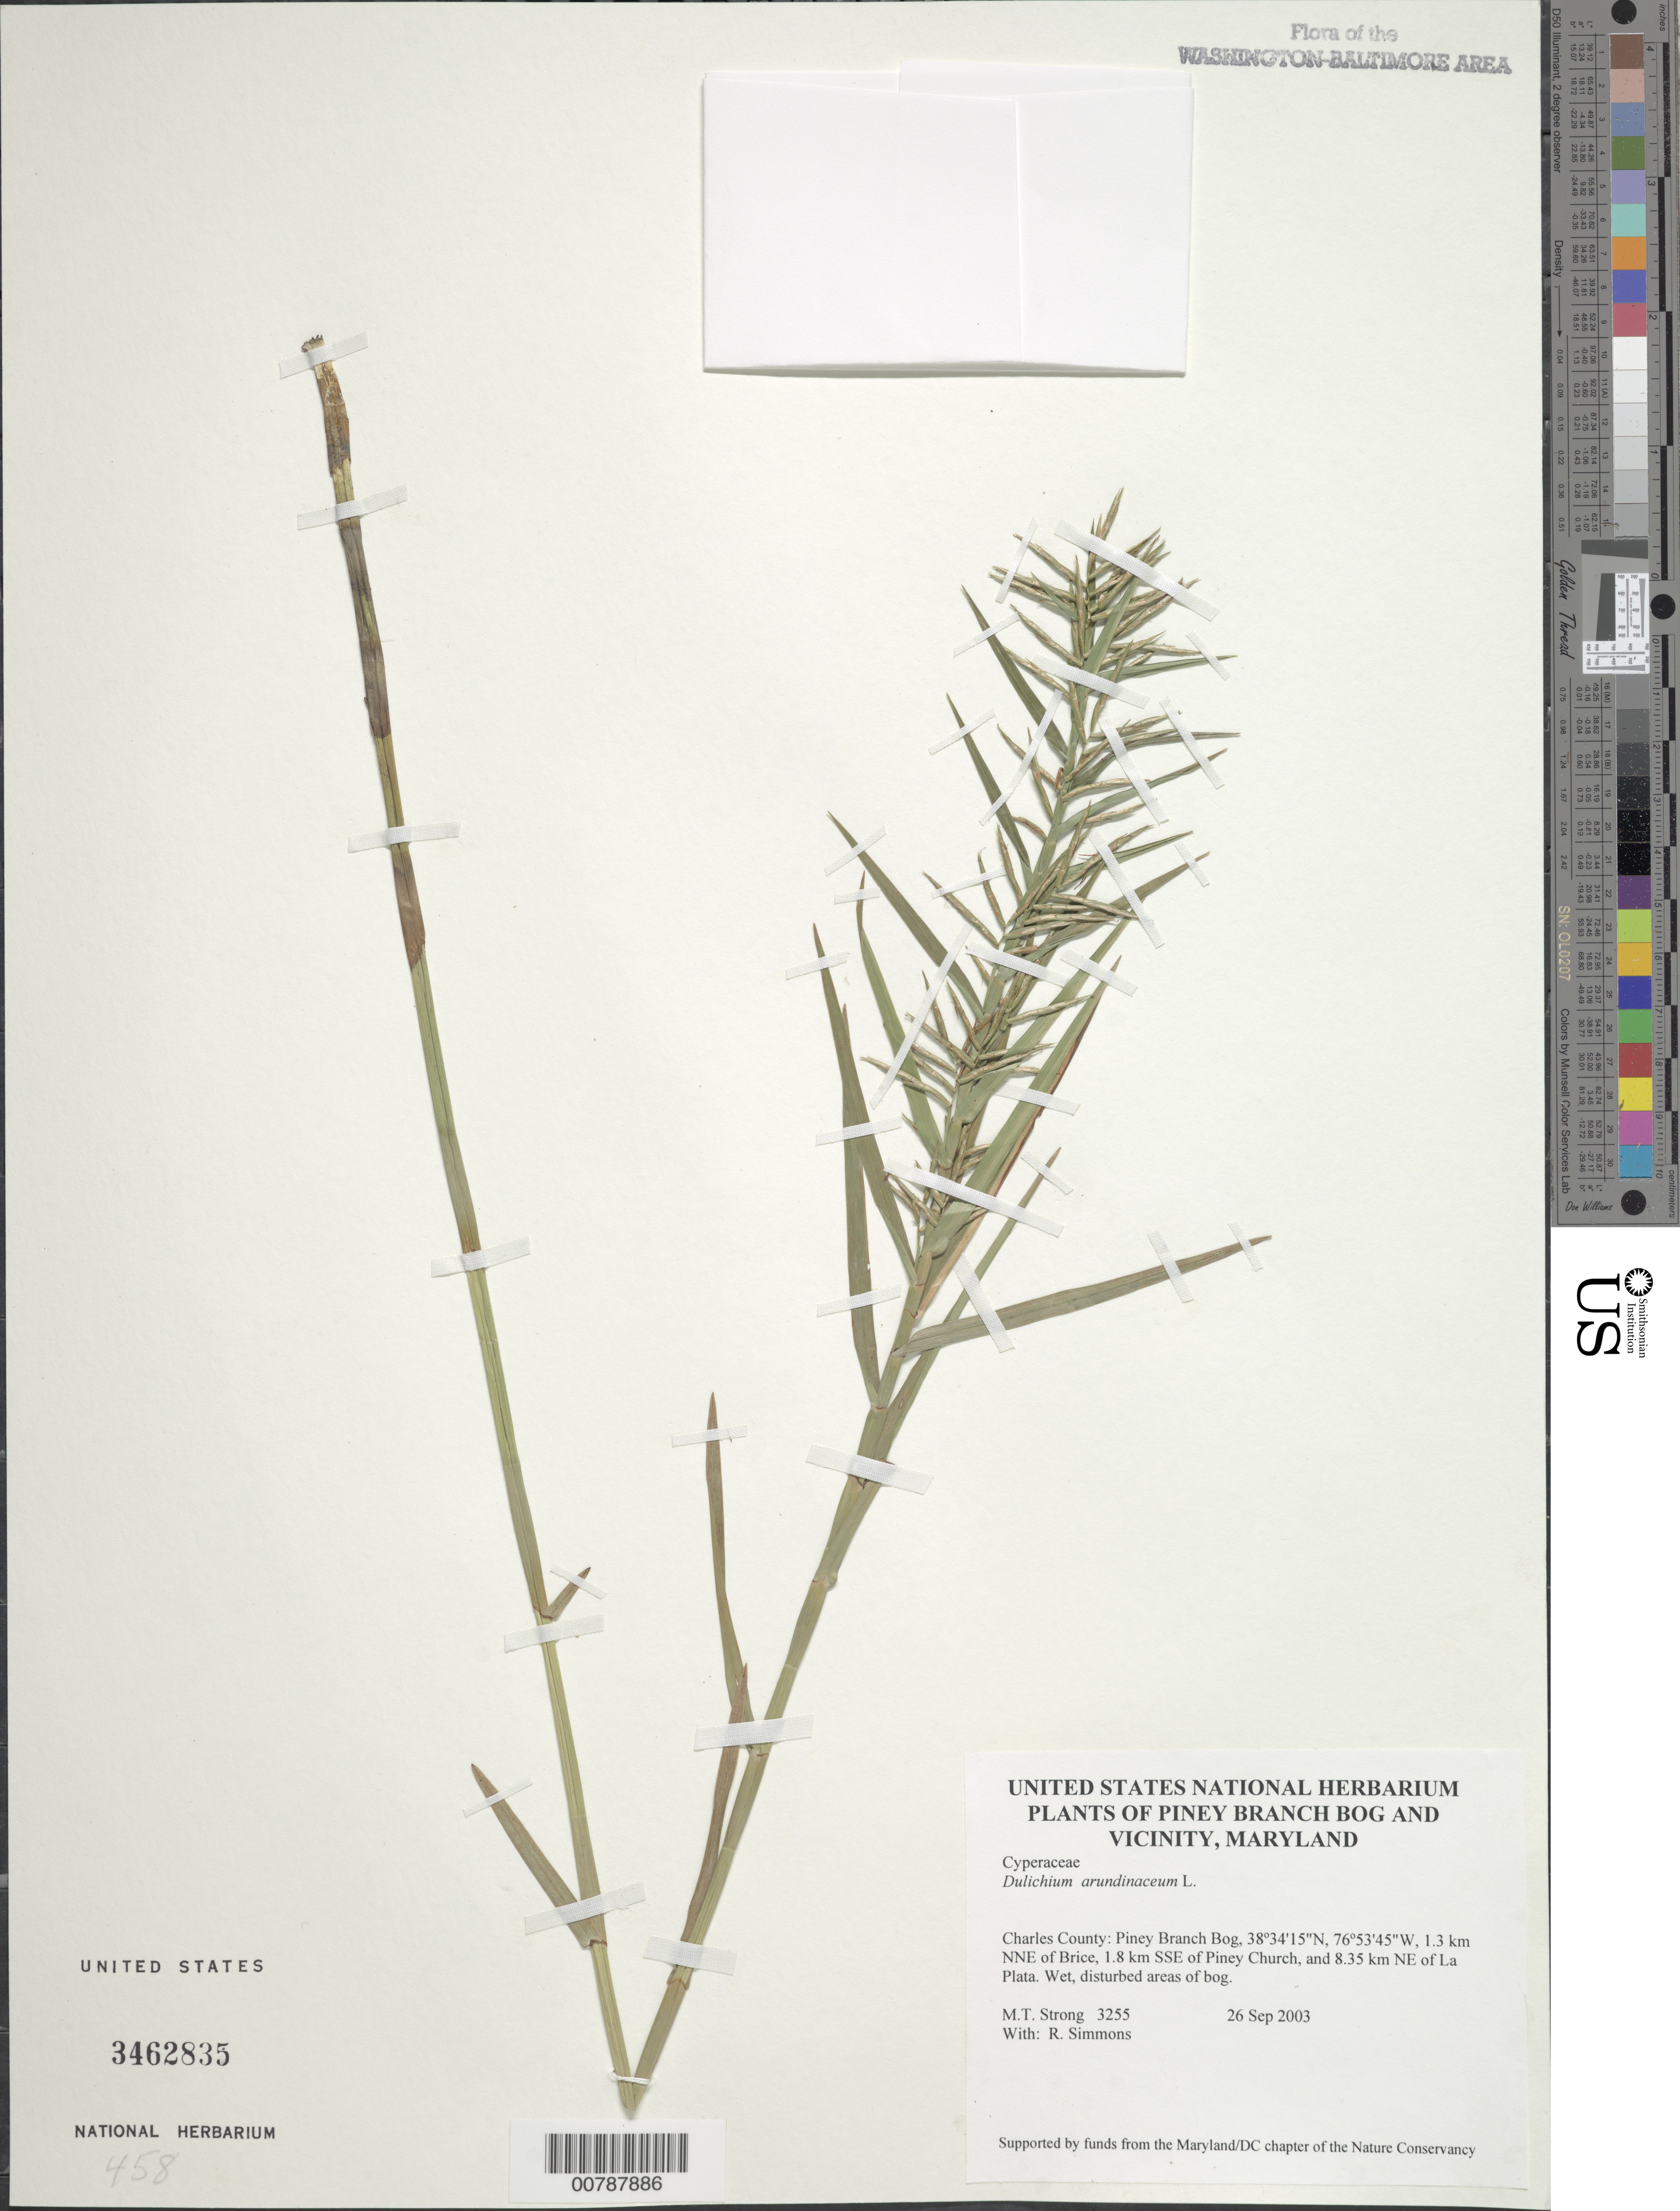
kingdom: Plantae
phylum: Tracheophyta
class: Liliopsida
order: Poales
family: Cyperaceae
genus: Dulichium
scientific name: Dulichium arundinaceum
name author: (L.) Britton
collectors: M. T. Strong & R. H. Simmons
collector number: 3255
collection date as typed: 26 Sep 2003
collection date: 2003-09-26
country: United States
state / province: Maryland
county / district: Charles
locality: Piney Branch Bog, 1.3 km NNE of Brice, 1.8 km SSE of Piney Church, and 8.35 km NE of La Plata.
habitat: Wet, disturbed areas of bog.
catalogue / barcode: US 3462835